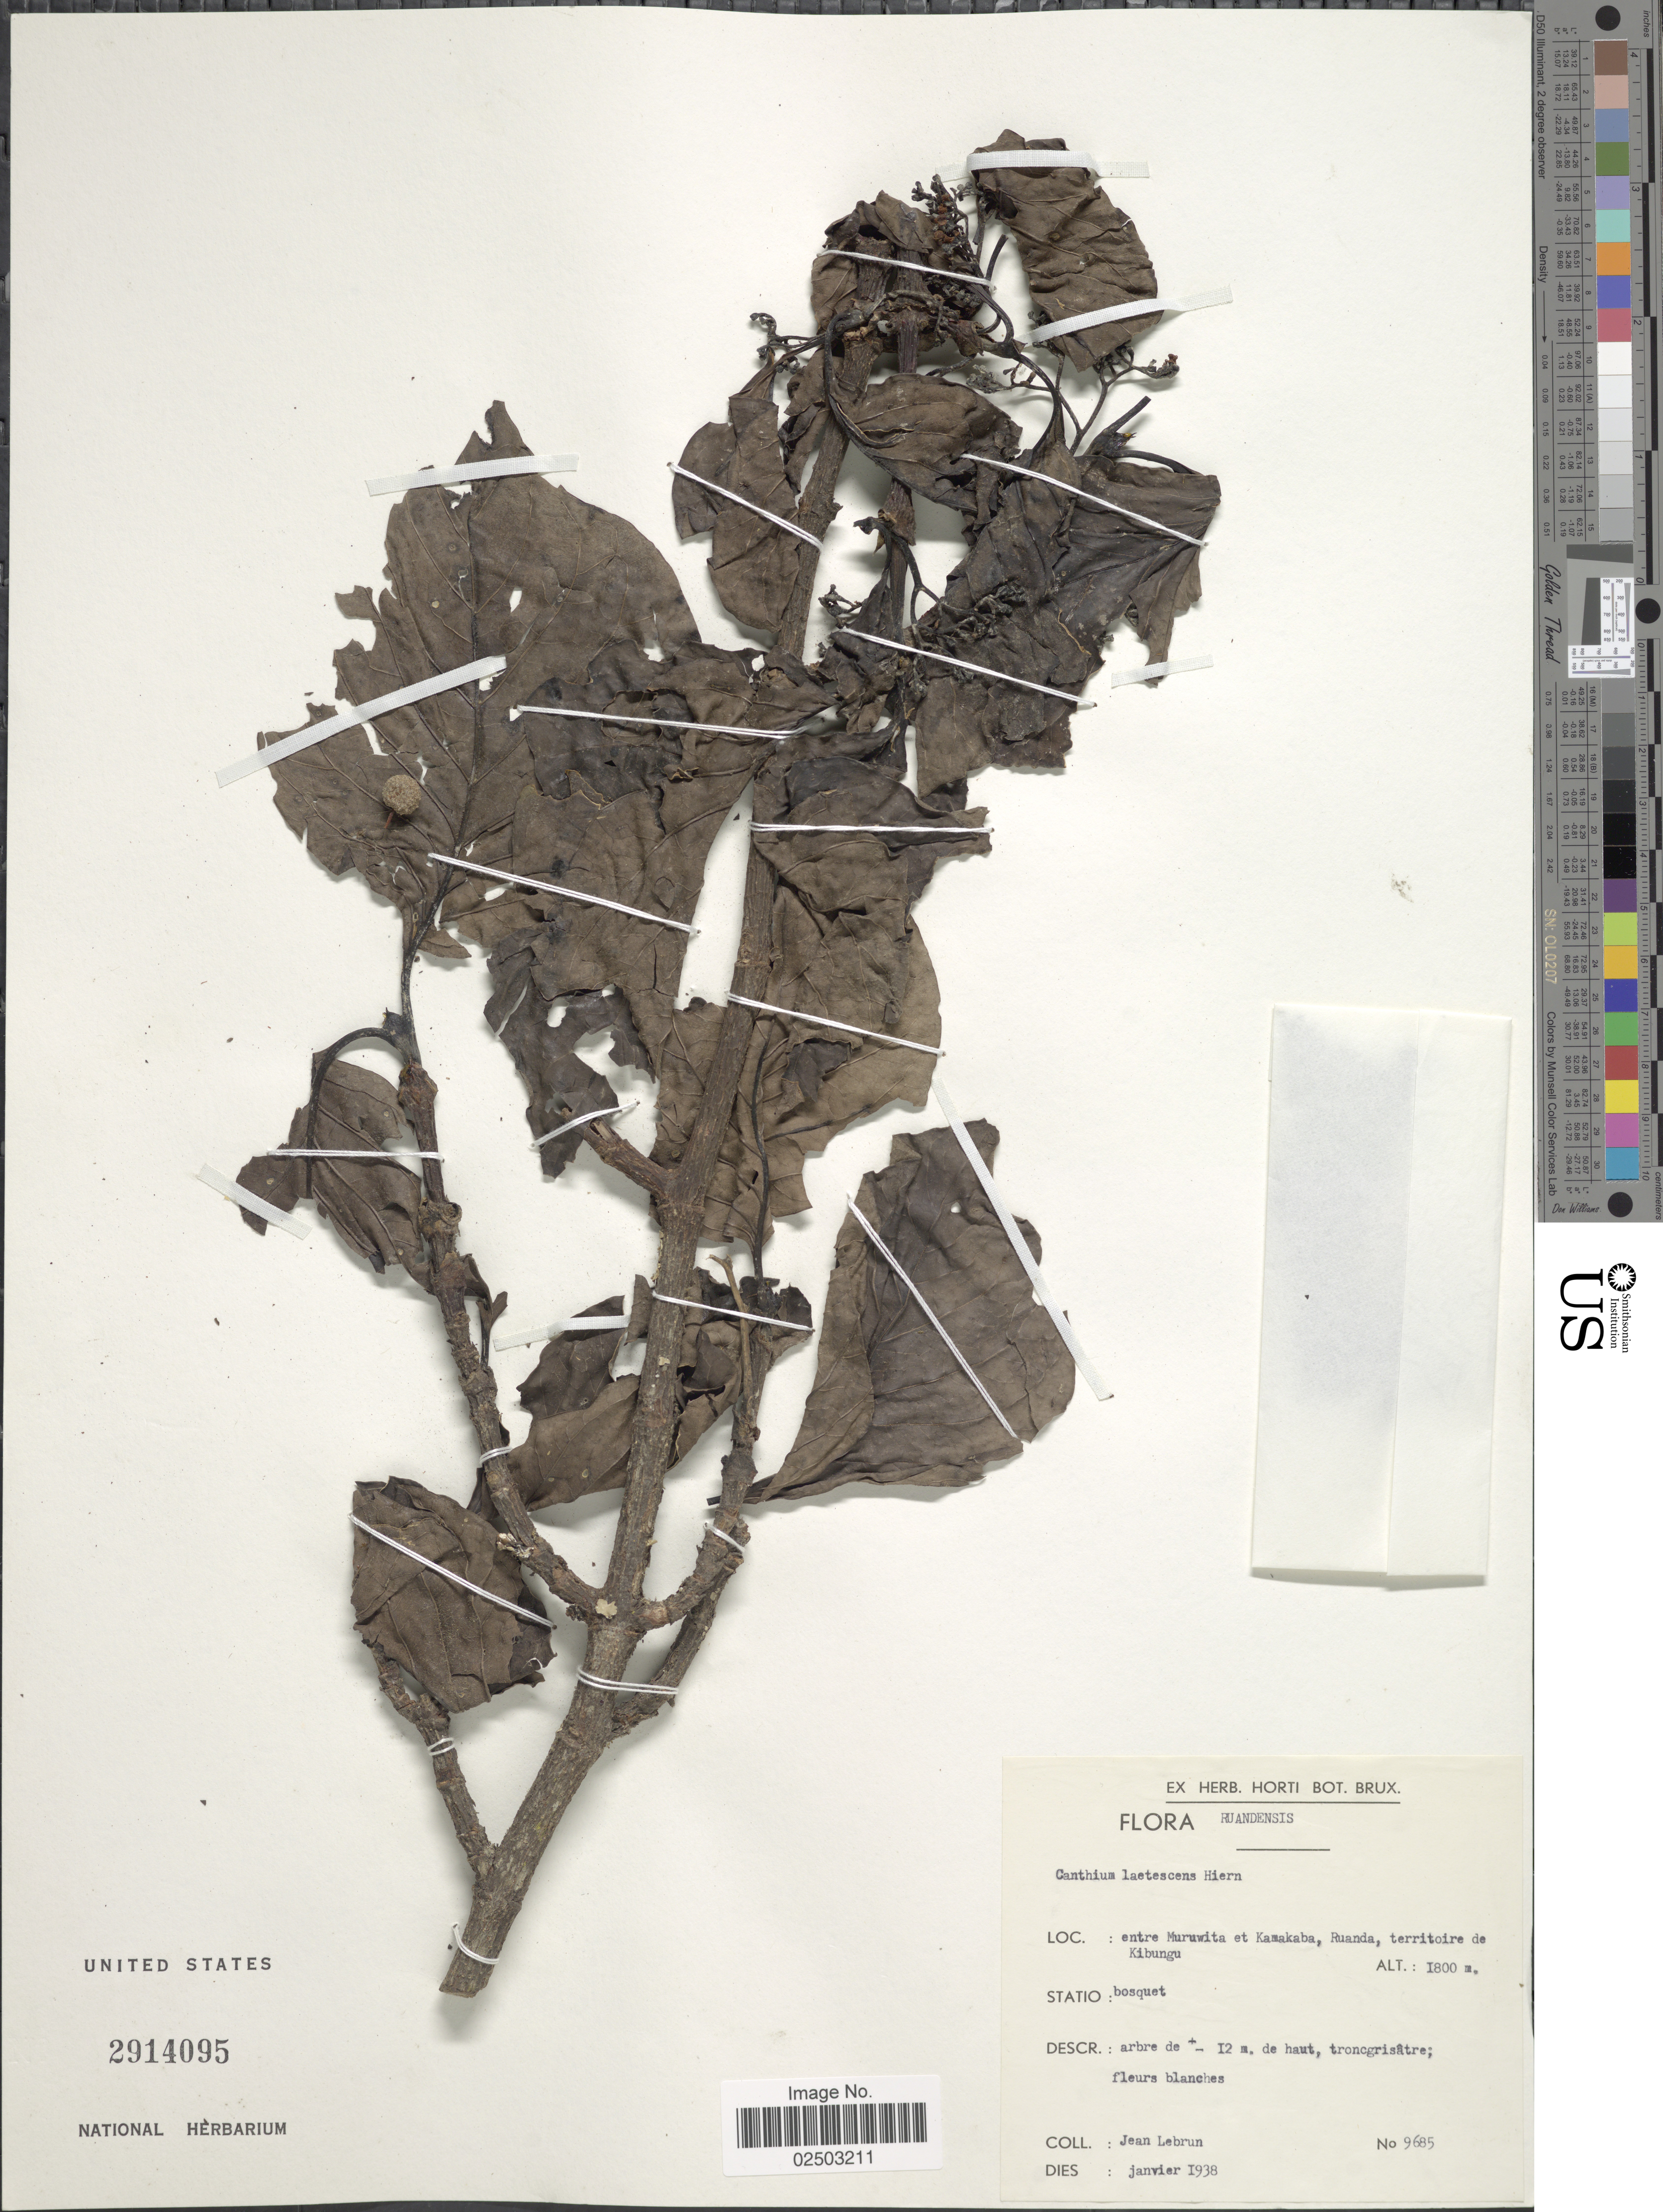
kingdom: Plantae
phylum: Tracheophyta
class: Magnoliopsida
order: Gentianales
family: Rubiaceae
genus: Canthium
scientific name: Canthium lactescens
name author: Hiern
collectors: J. A. Lebrun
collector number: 9685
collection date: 1938-01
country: Rwanda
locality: Ruandensis, entre Muruwit aet Kamakaba, Ruanda, terriotoire de Kibungu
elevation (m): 1800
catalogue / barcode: US 2914095